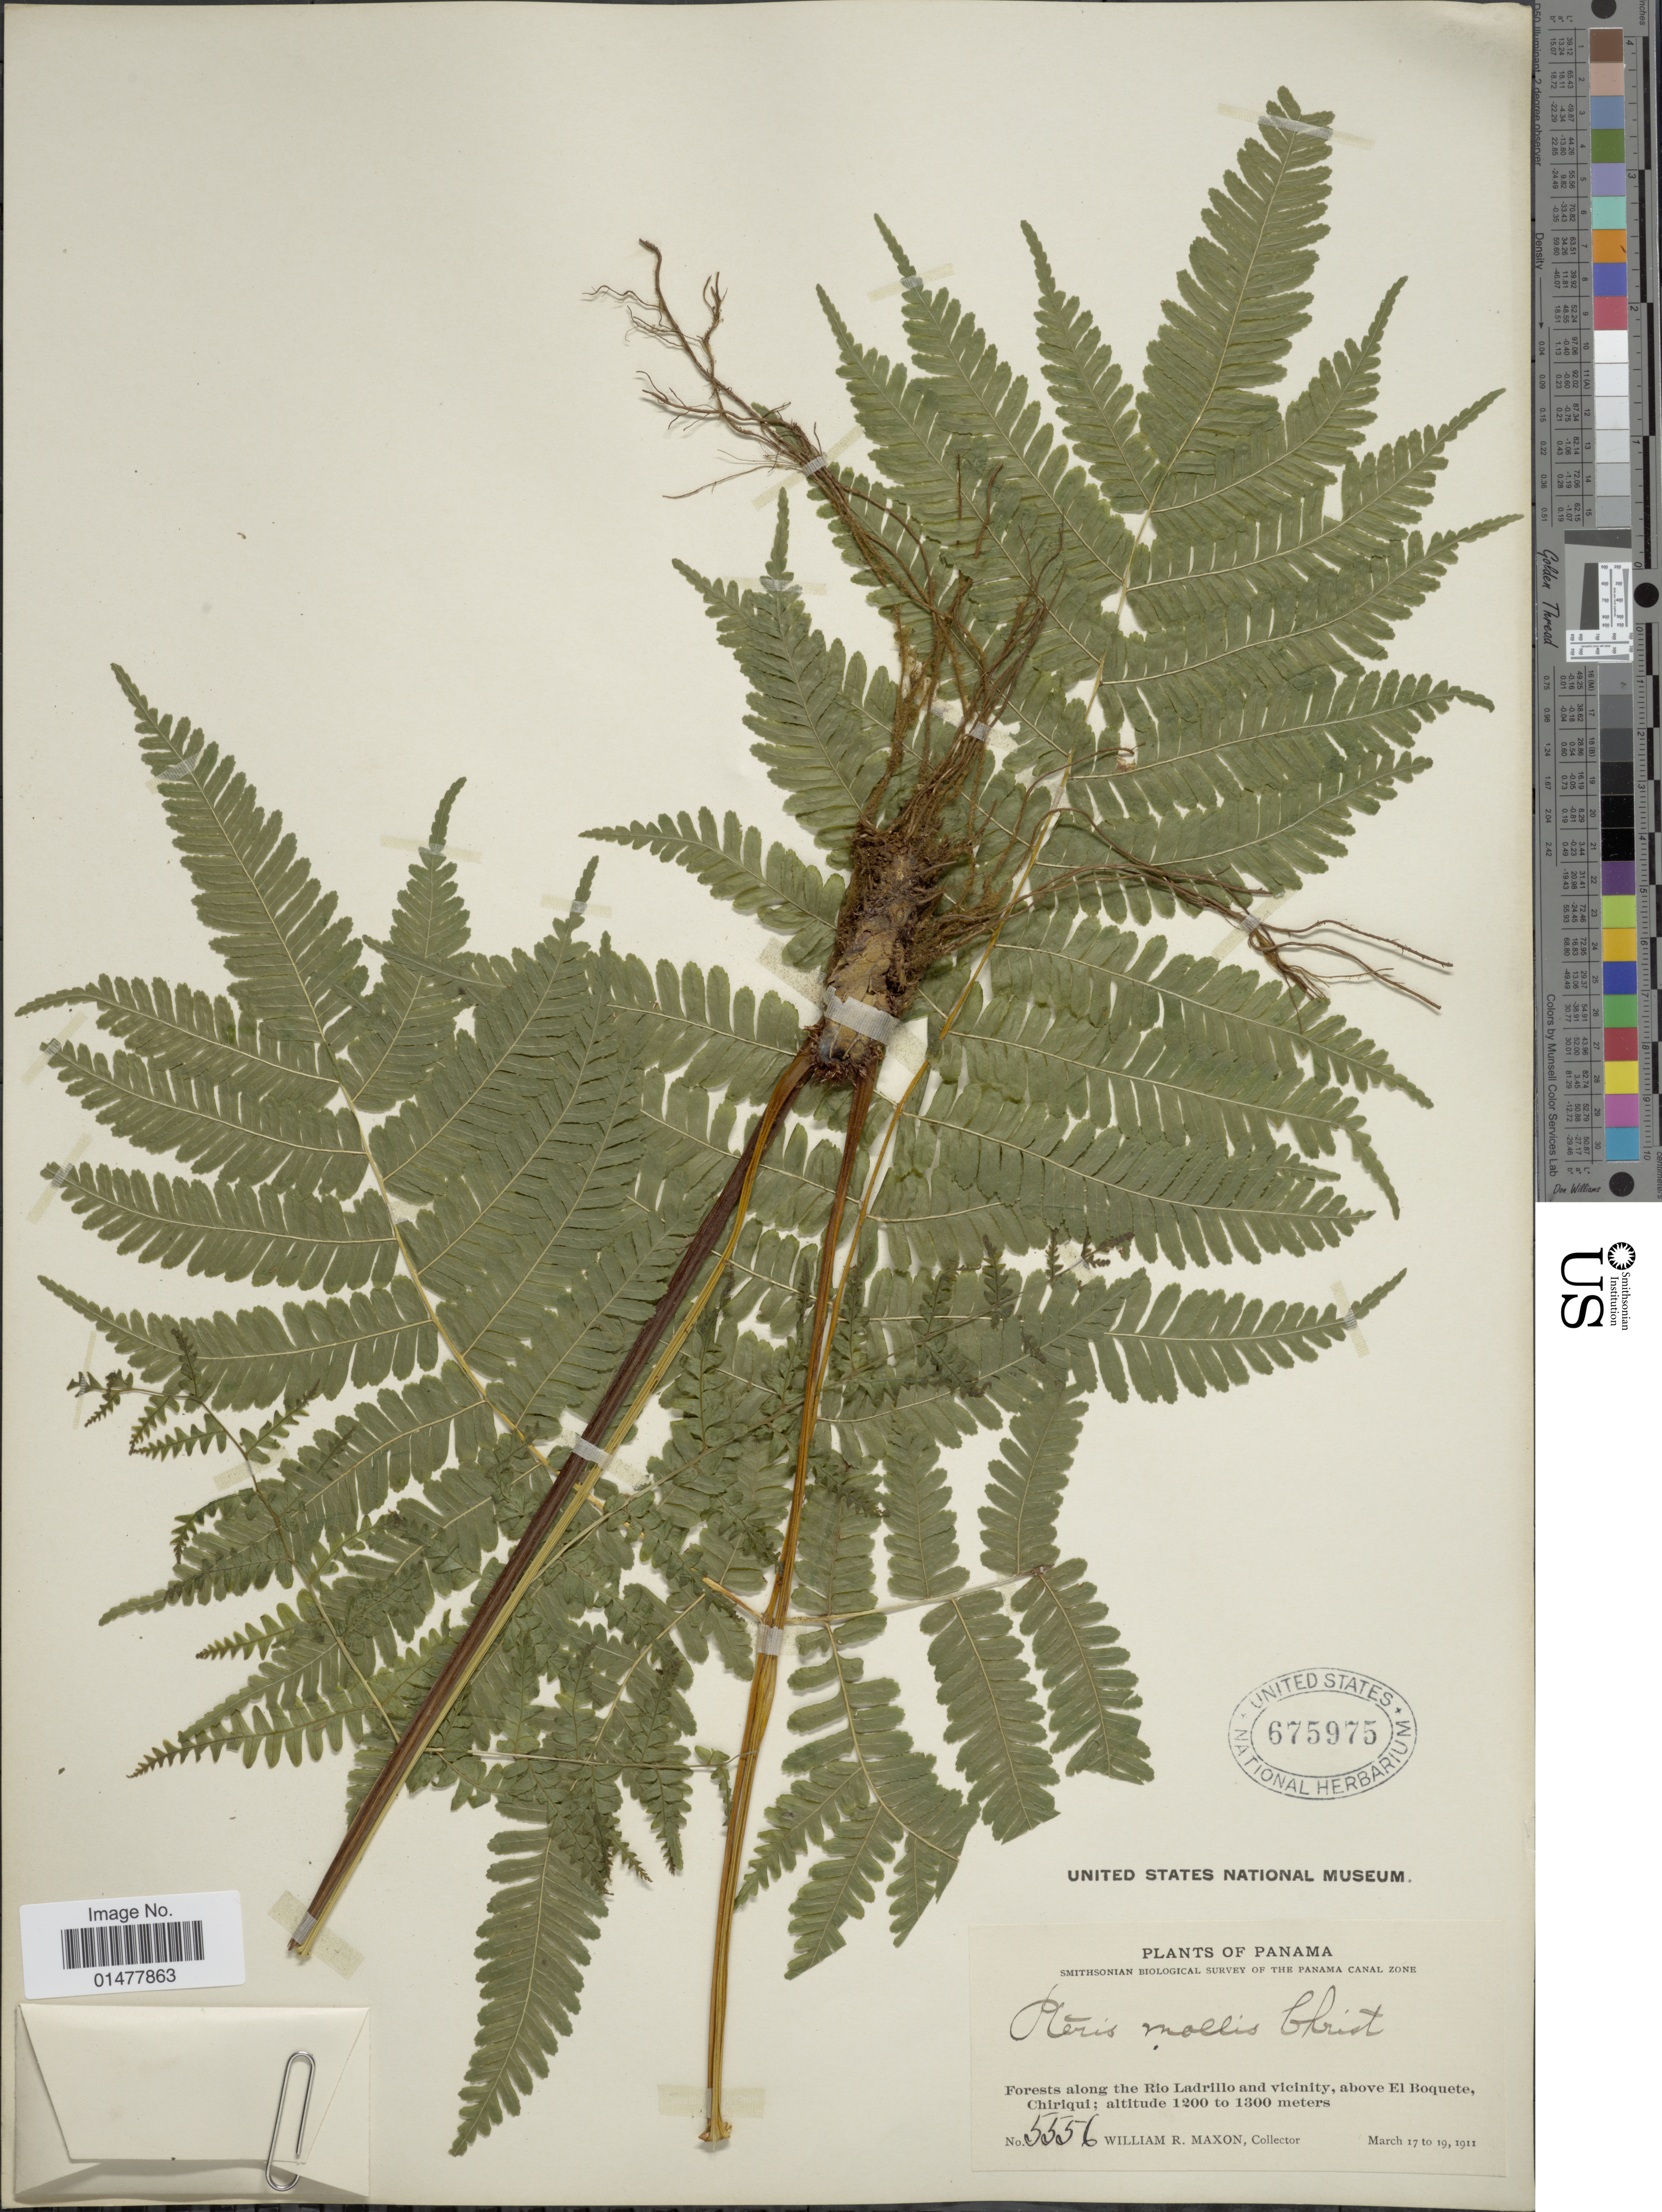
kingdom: Plantae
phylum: Tracheophyta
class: Polypodiopsida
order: Polypodiales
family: Pteridaceae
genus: Pteris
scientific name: Pteris muricella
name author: Fée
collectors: W. R. Maxon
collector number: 5556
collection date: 1911-03-17/1911-03-19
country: Panama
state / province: Chiriqui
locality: Plants of Panama, Forests along the Rio Ladrillo and vicinity,above El Boquete, Chiriqui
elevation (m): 1200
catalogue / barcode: US 675975